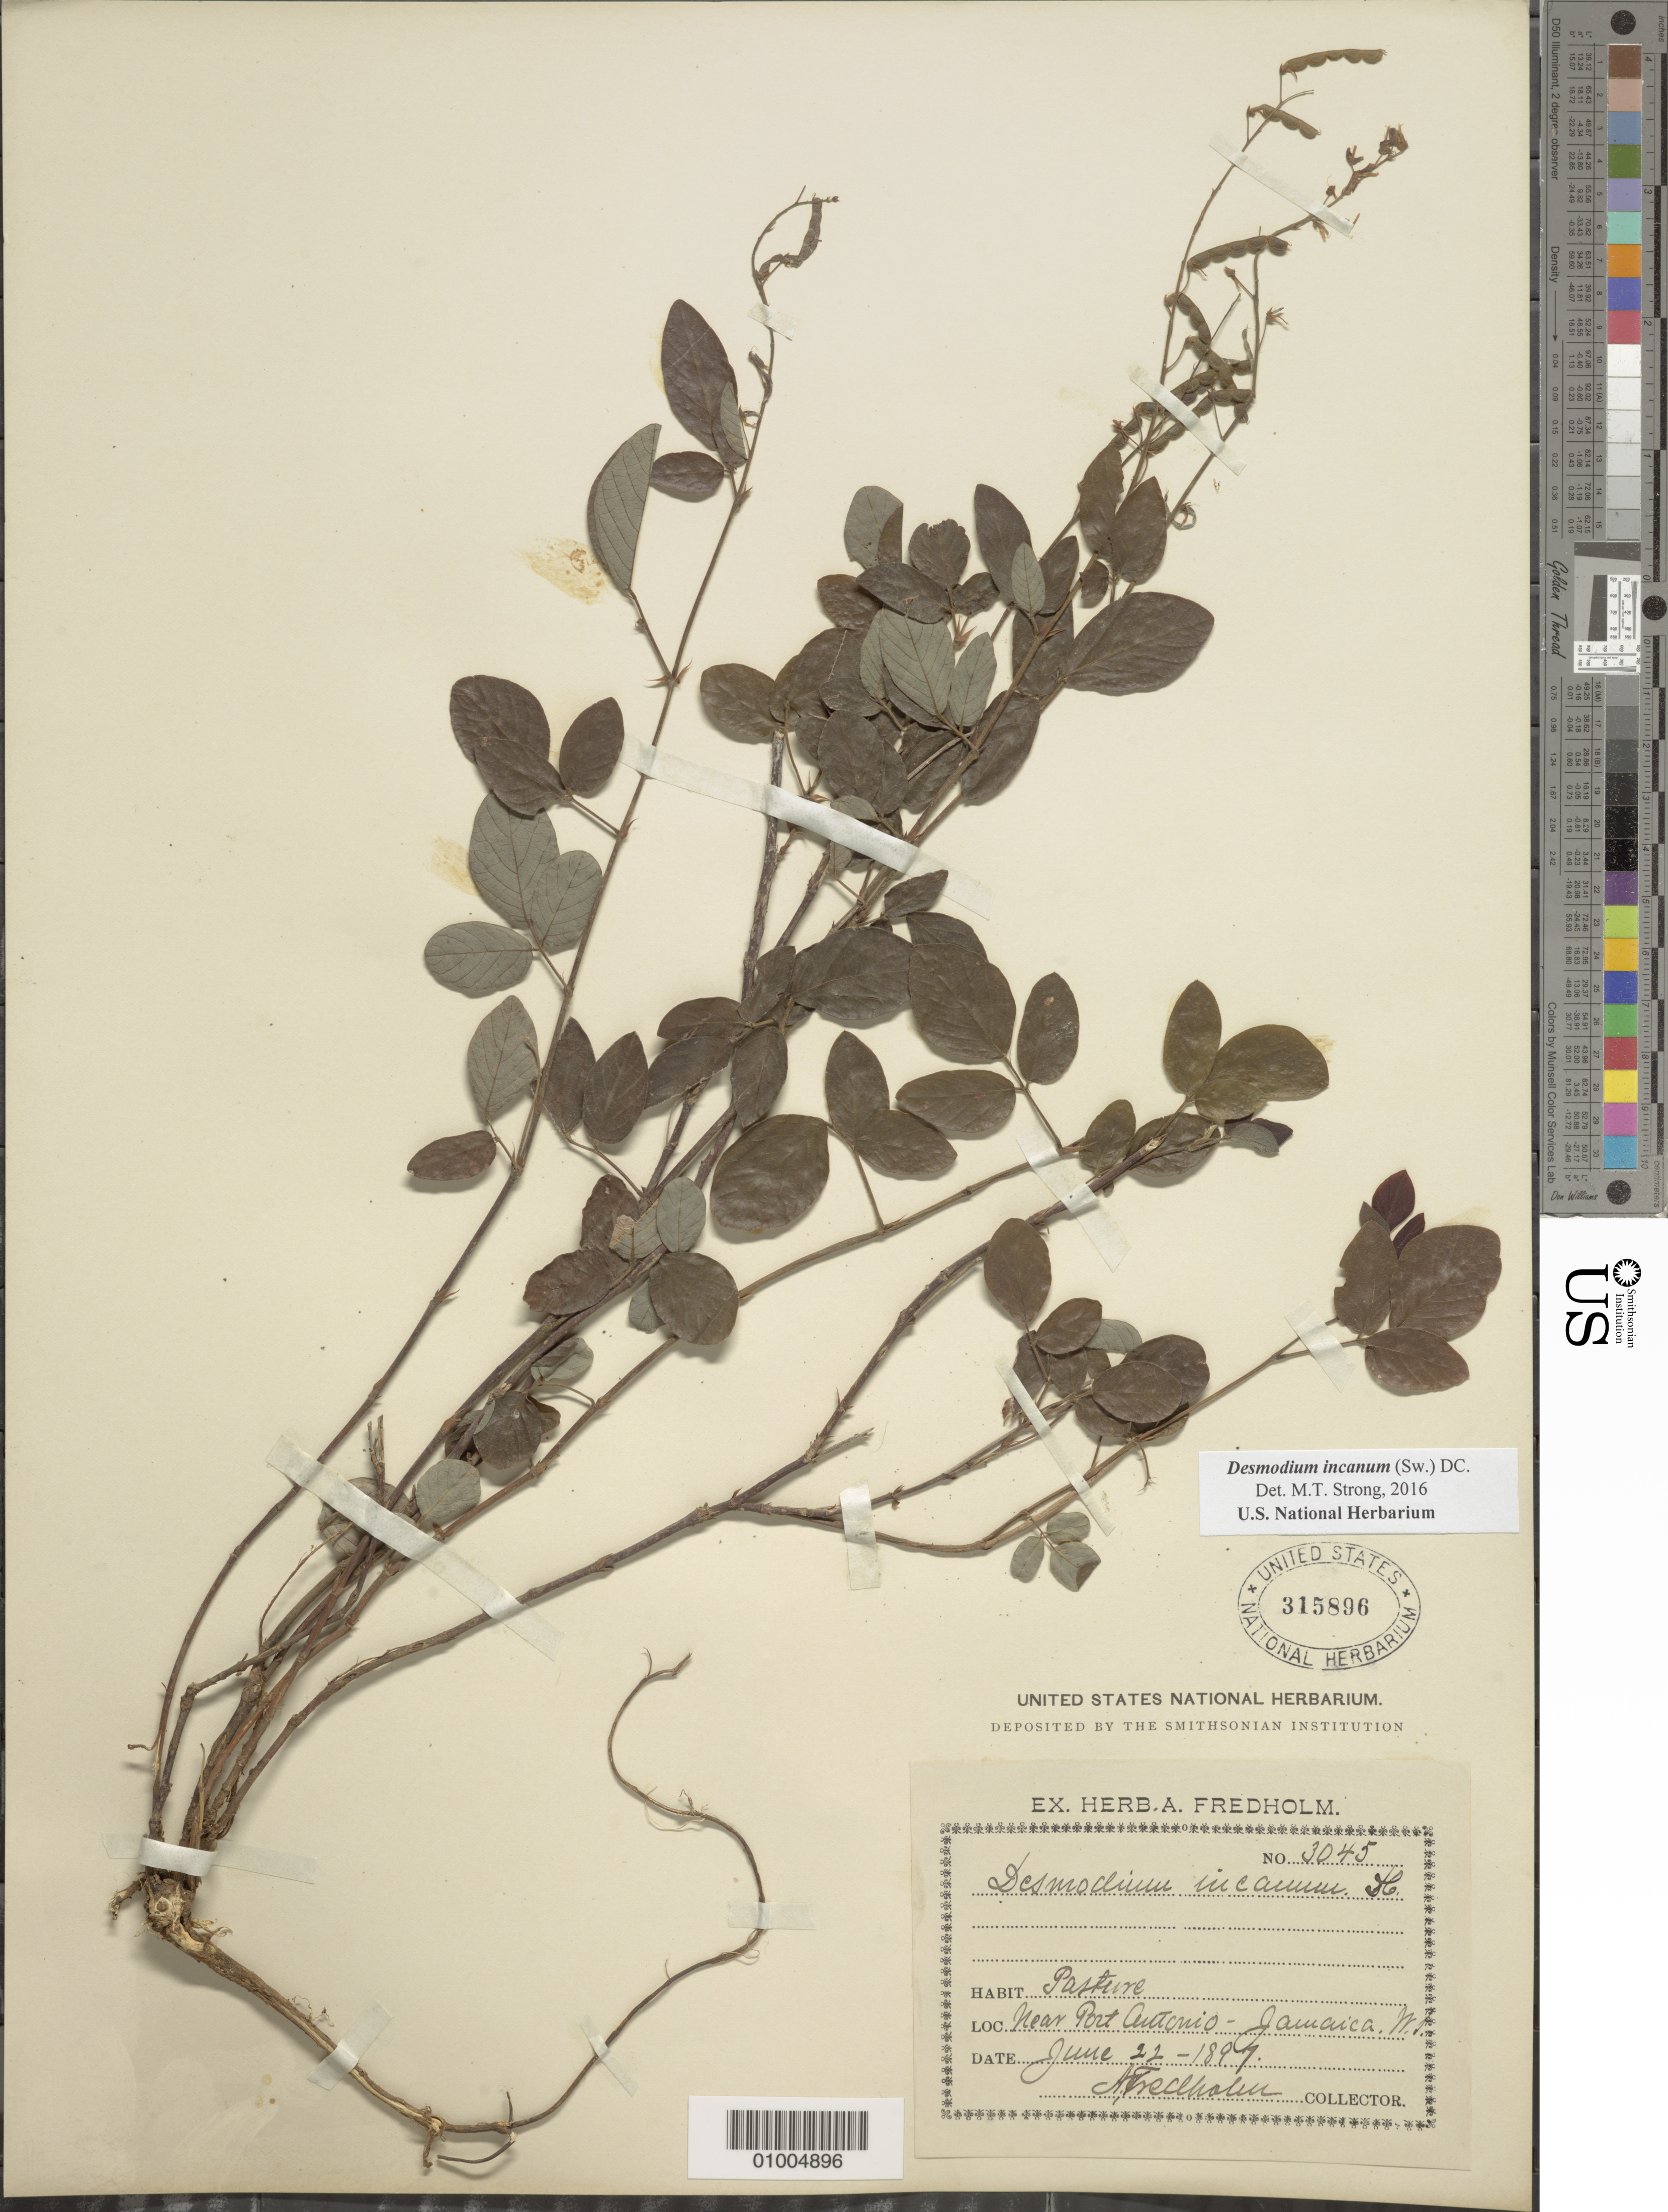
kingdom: Plantae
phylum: Tracheophyta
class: Magnoliopsida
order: Fabales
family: Fabaceae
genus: Desmodium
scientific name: Desmodium incanum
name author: (Sw.) DC.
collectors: A. Fredholm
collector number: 3045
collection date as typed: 22 Jun 1897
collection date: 1897-06-22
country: Jamaica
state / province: Portland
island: Jamaica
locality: Pasture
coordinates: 0 N, 0 E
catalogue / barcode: US 315896